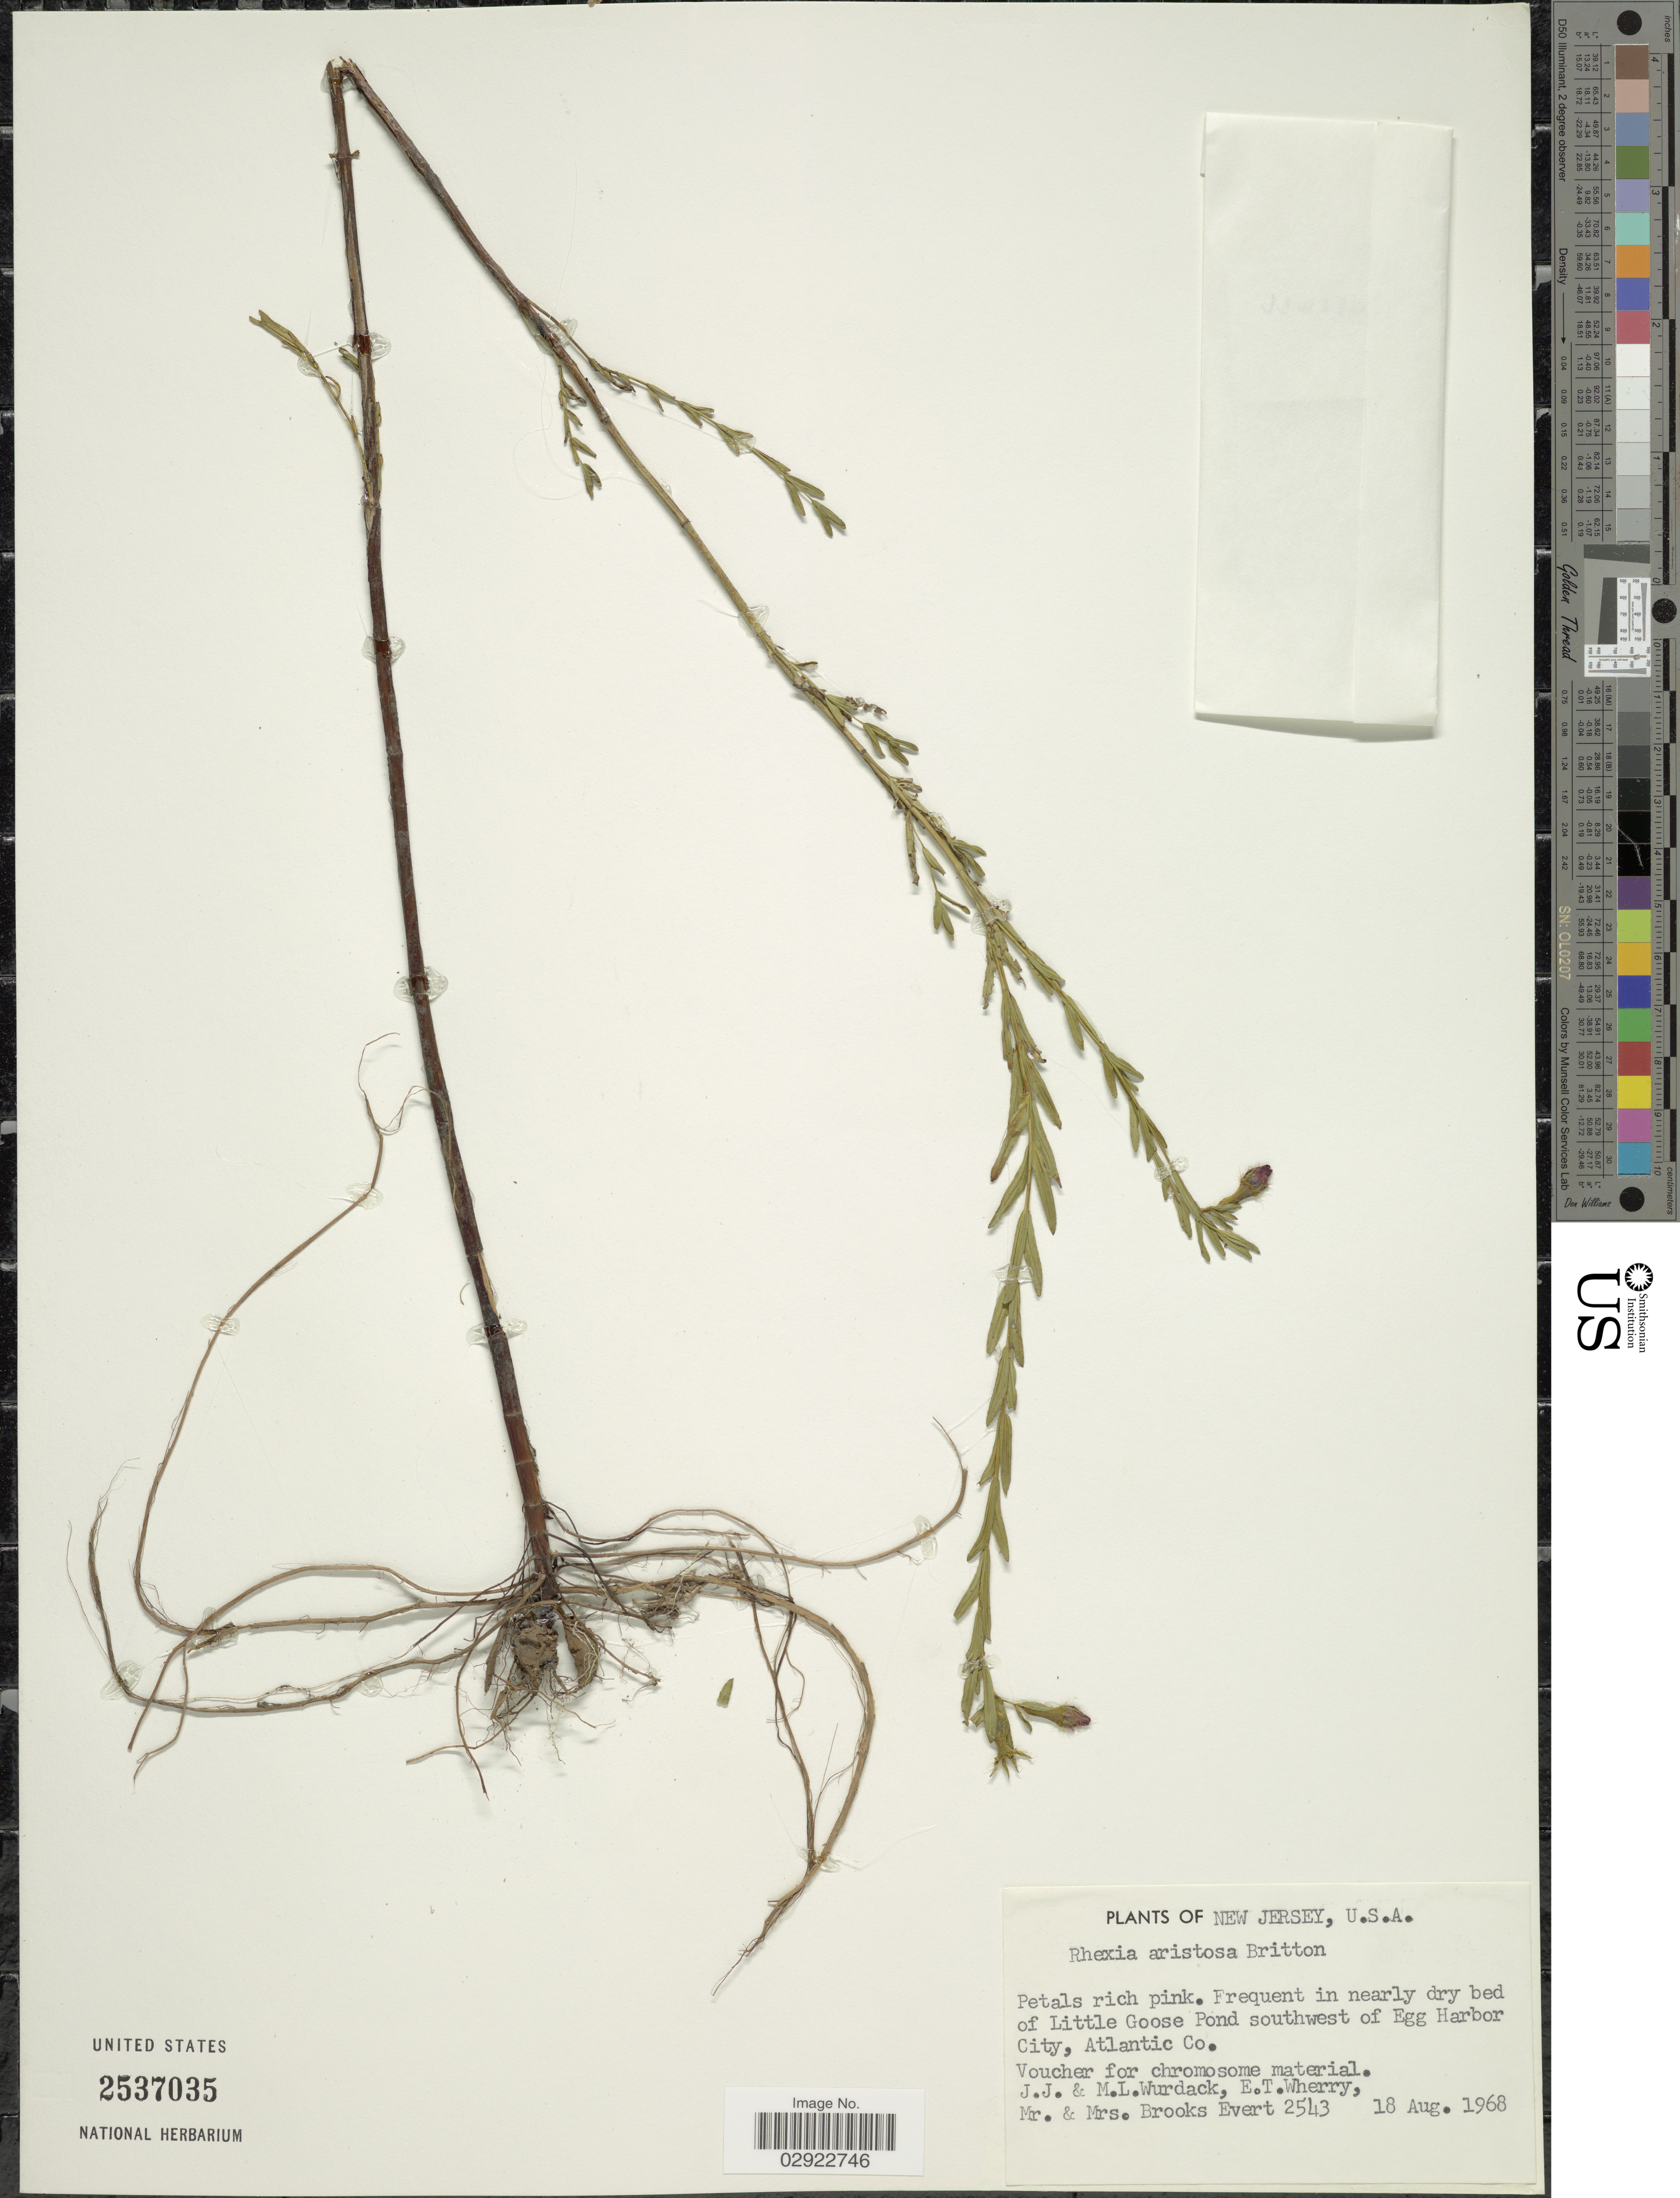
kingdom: Plantae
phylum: Tracheophyta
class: Magnoliopsida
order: Myrtales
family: Melastomataceae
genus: Rhexia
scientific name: Rhexia aristosa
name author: Britton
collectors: J. J. Wurdack, M. L. Wurdack, E. T. Wherry, B. Evert & B. Evert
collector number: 2543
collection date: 1968-08-18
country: United States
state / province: New Jersey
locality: In nearly dry bed of Little Goose Pond southwest of Egg Harbor City, Atlantic Co.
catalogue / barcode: US 2537035